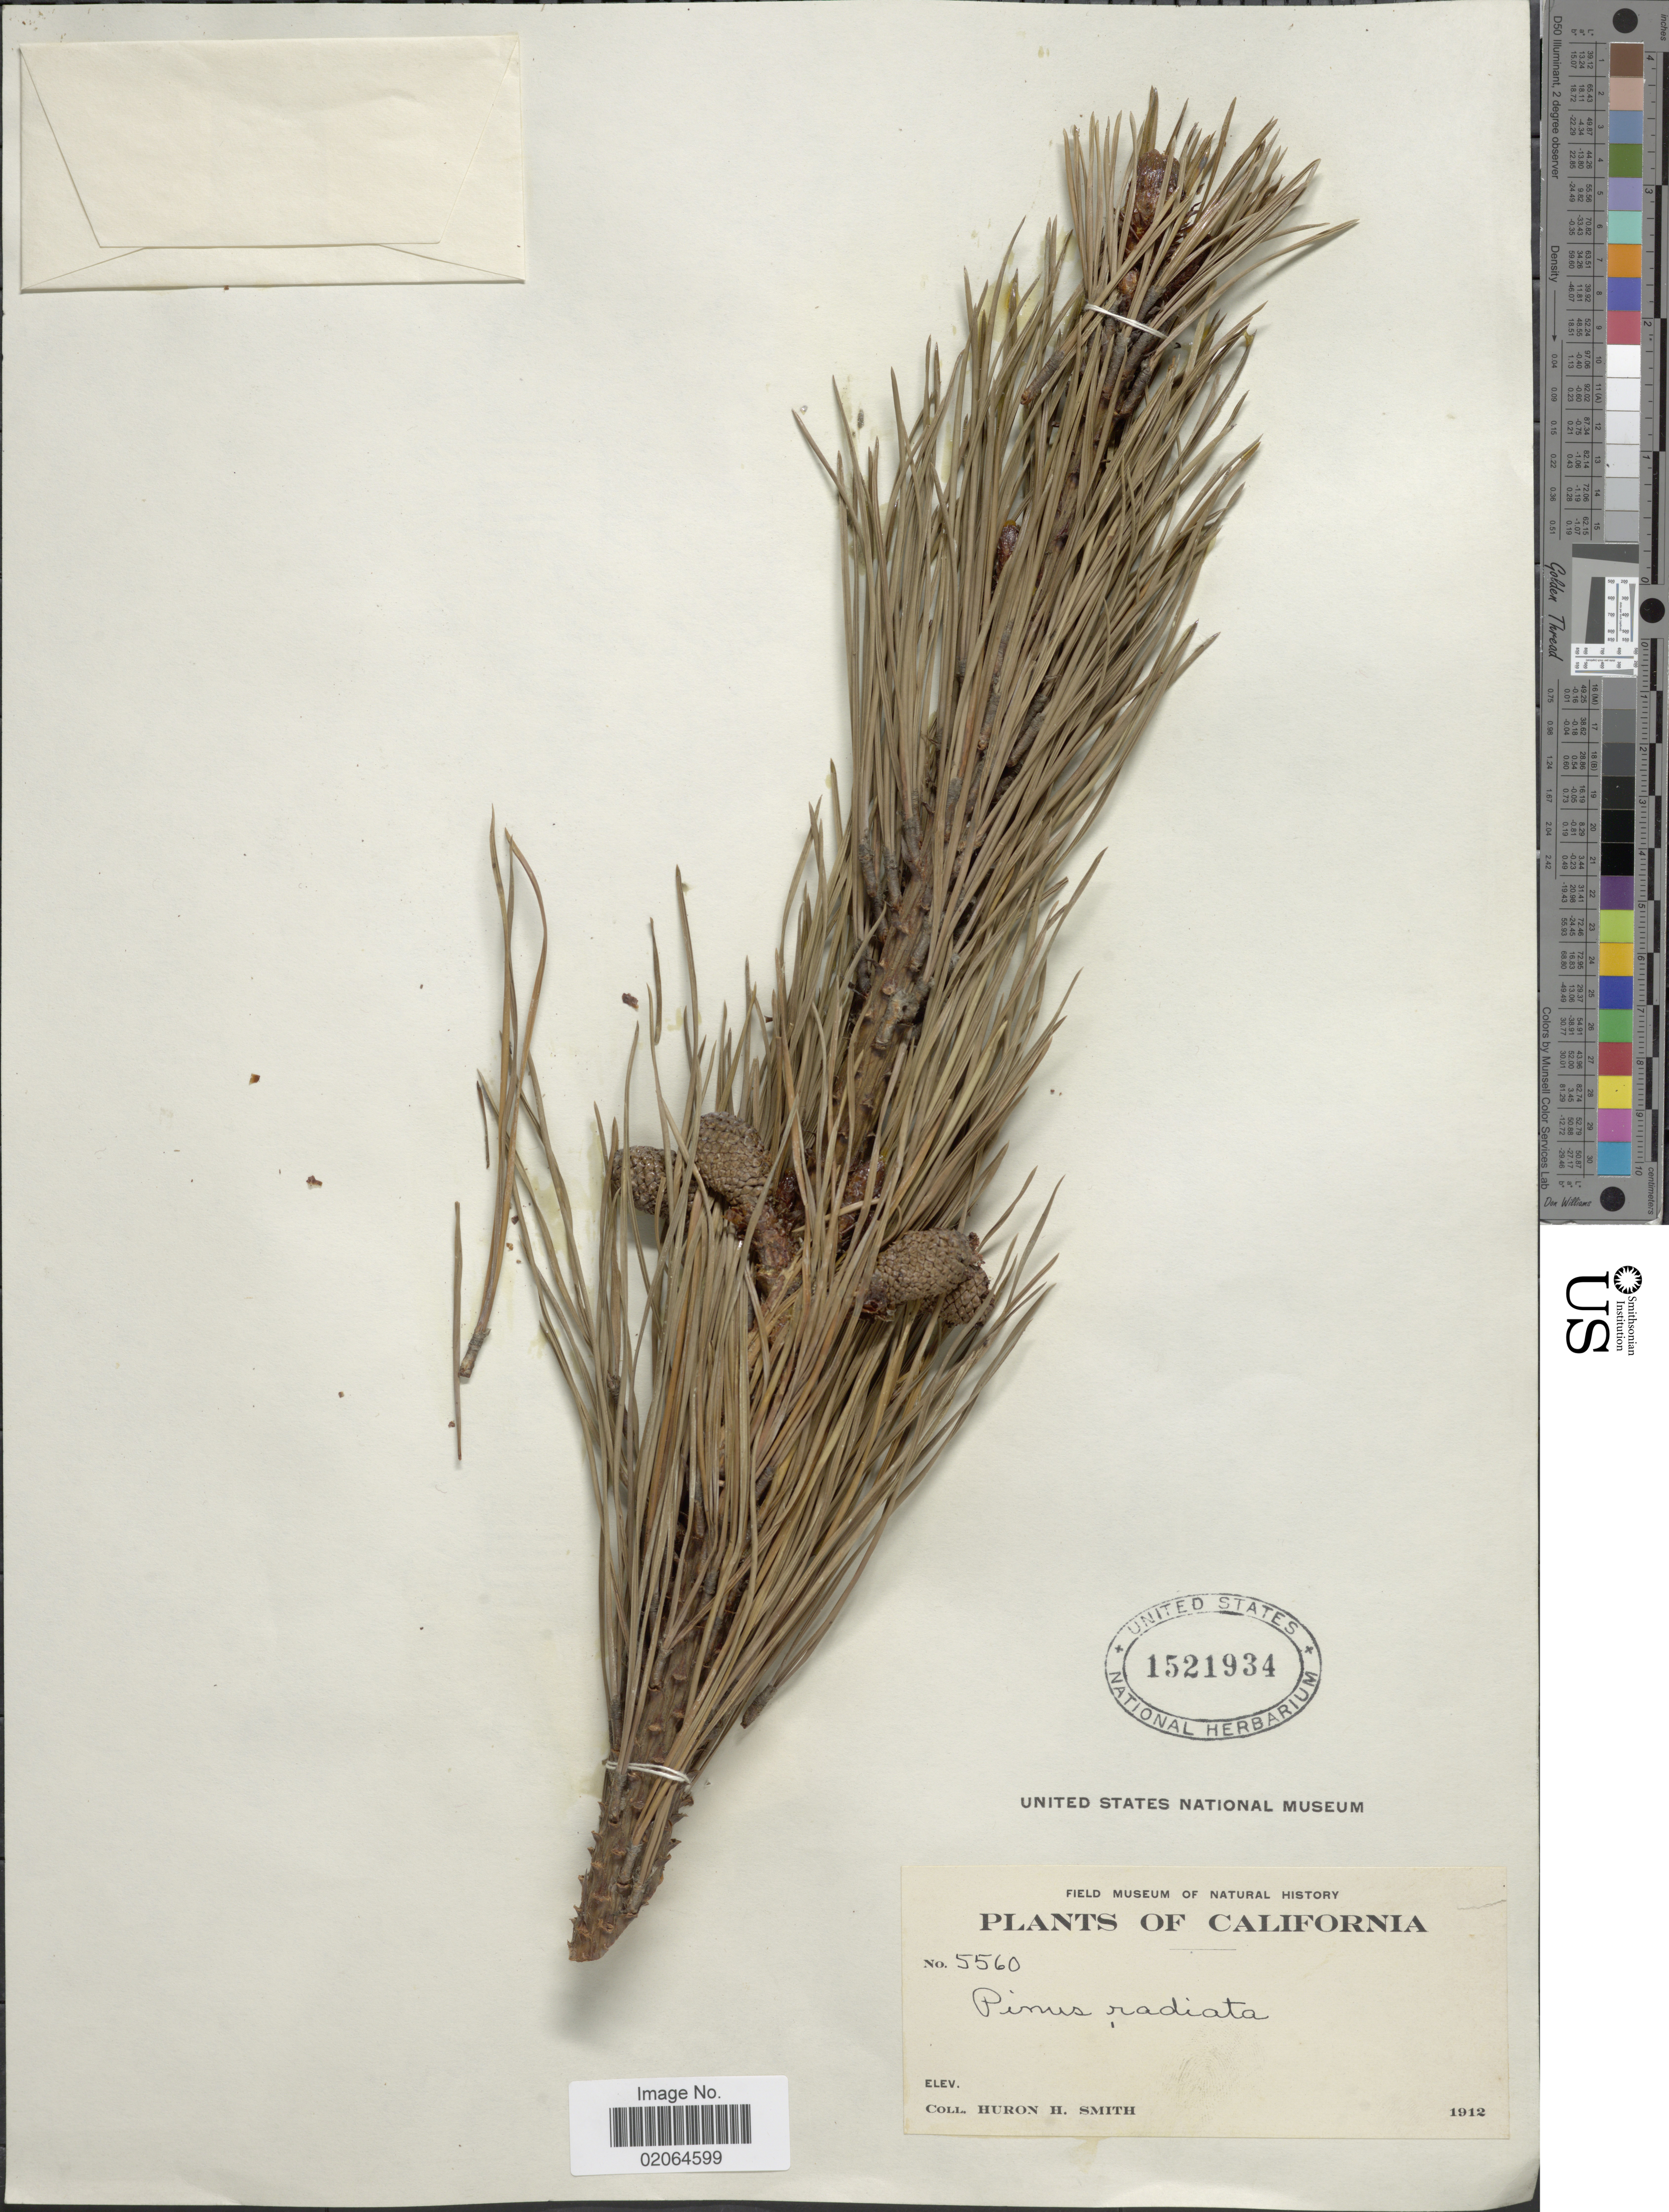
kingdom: Plantae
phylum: Tracheophyta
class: Pinopsida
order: Pinales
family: Pinaceae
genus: Pinus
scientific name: Pinus radiata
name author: D. Don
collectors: Huron H. Smith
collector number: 5560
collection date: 1912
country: United States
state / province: California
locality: California.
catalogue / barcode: US 1521934